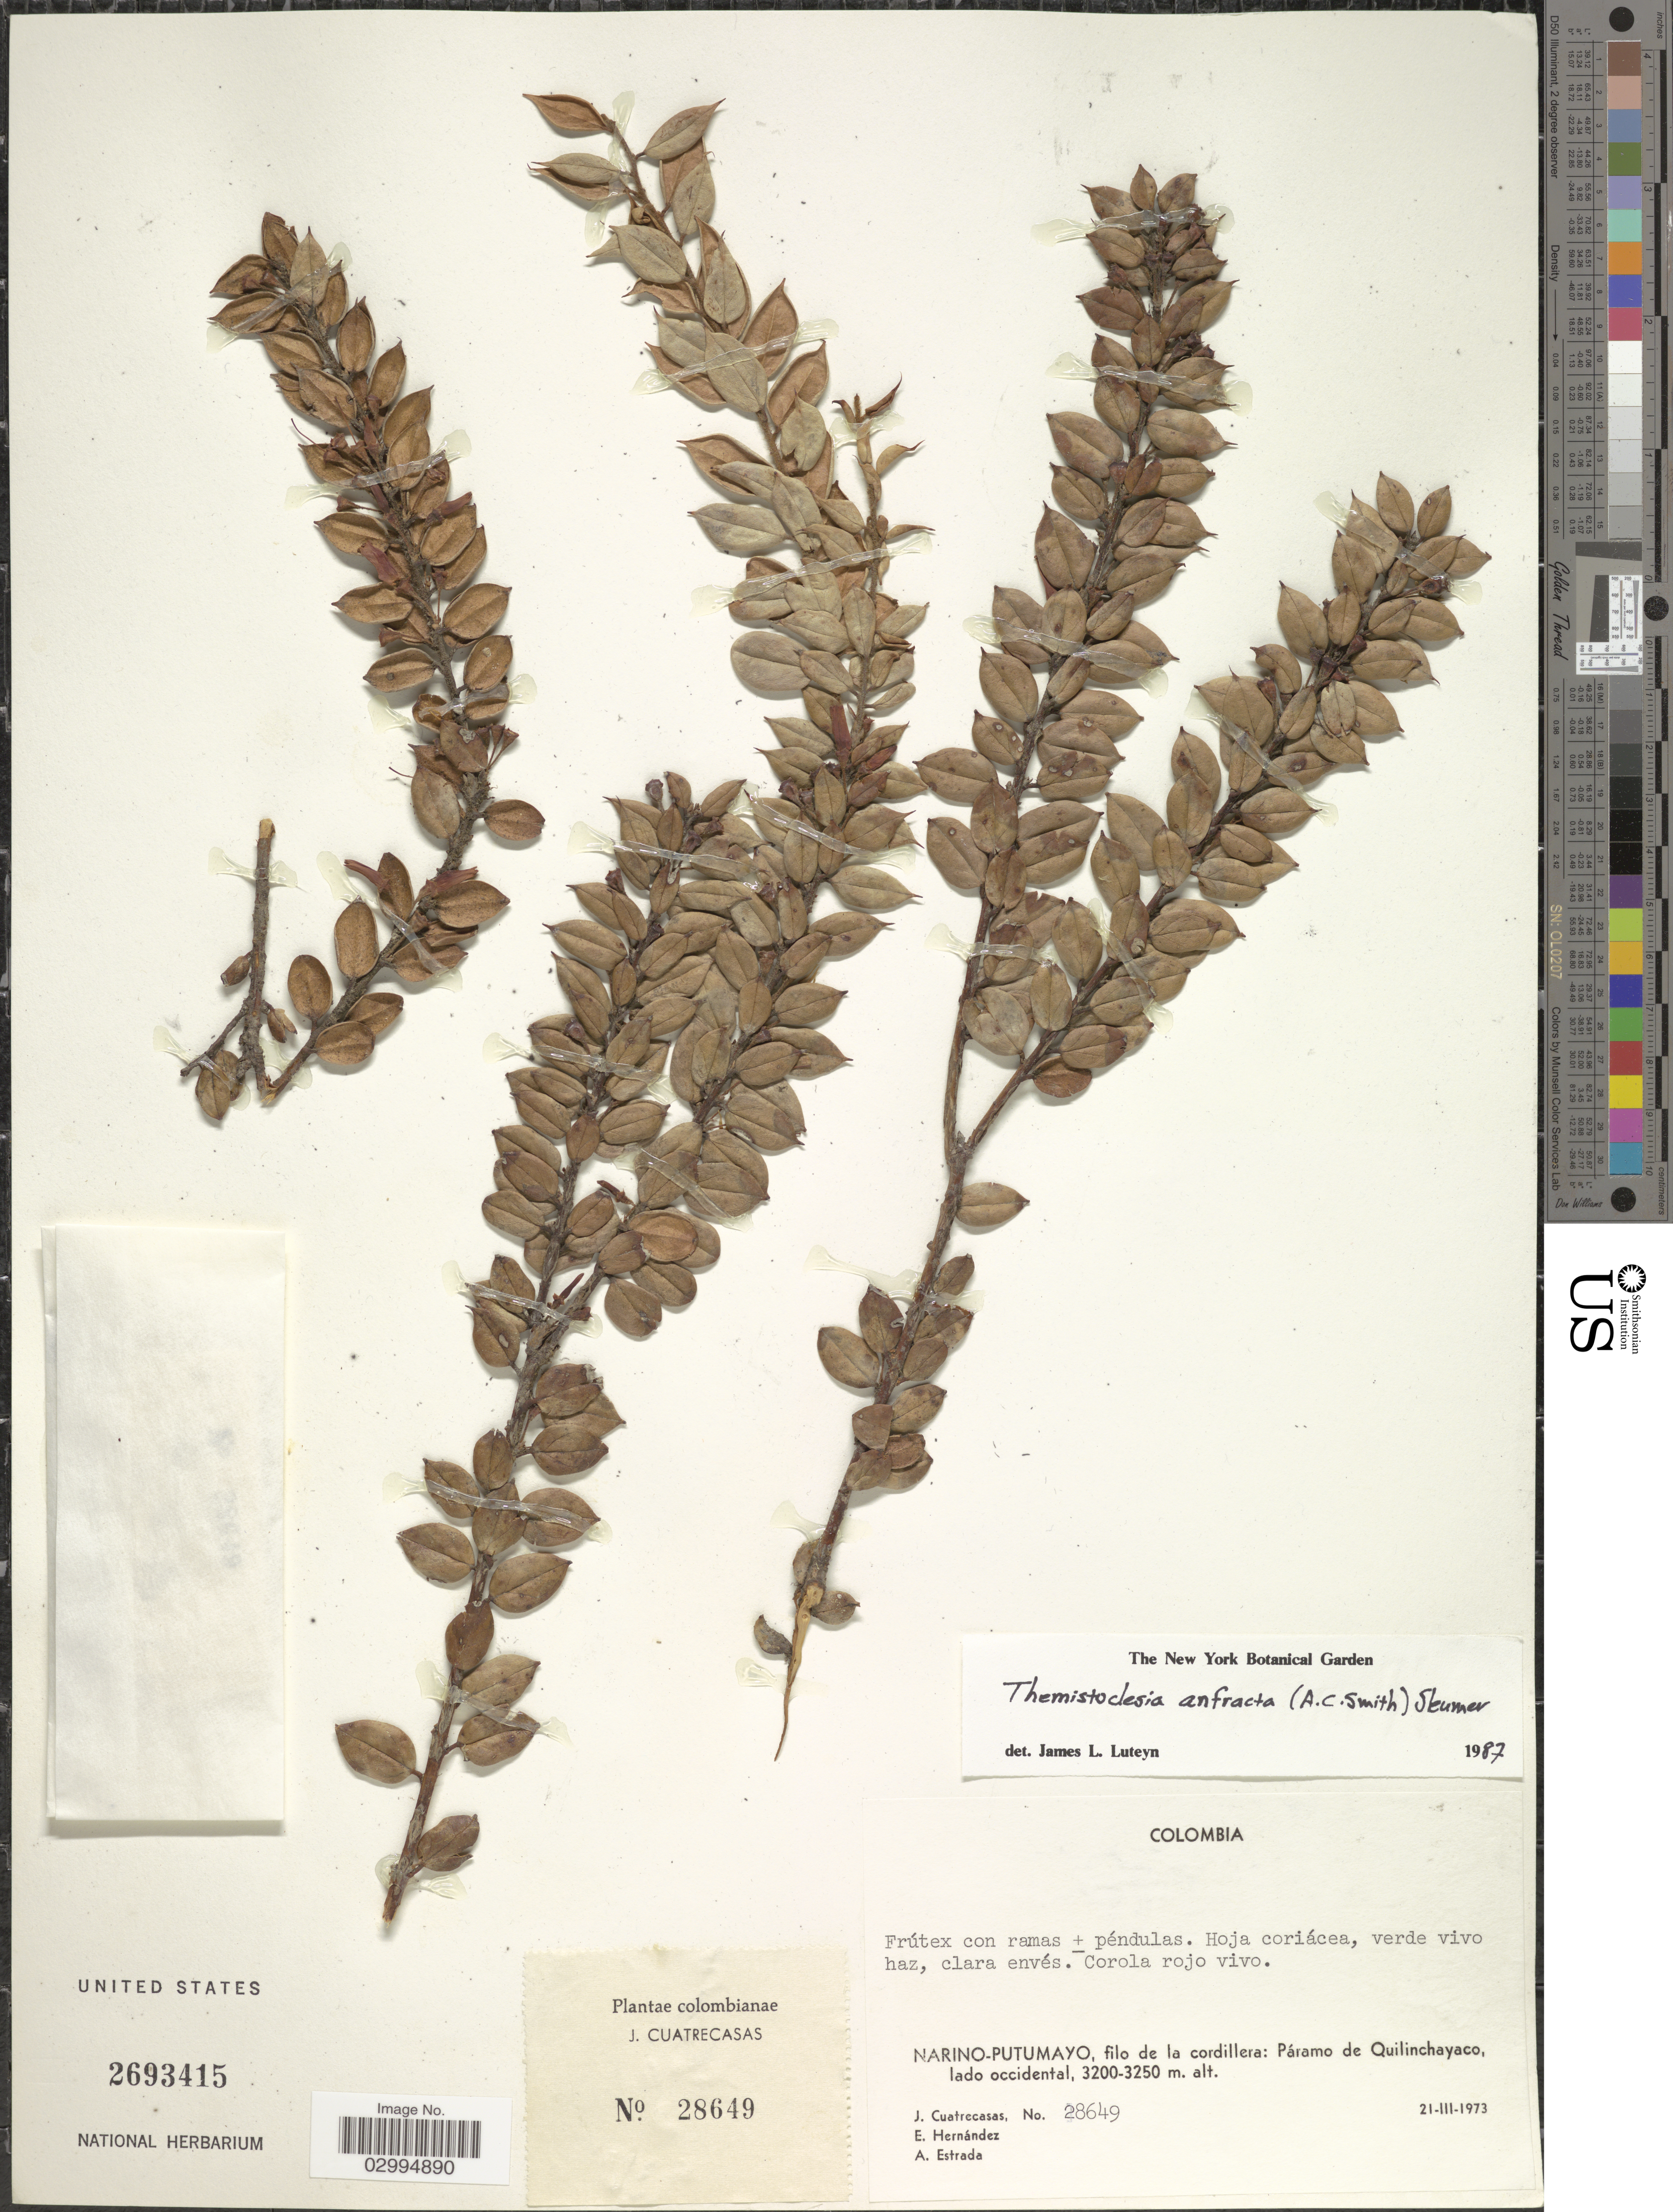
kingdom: Plantae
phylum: Tracheophyta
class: Magnoliopsida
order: Ericales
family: Ericaceae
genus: Themistoclesia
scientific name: Themistoclesia anfracta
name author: (A.C. Sm.) Sleumer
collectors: J. Cuatrecasas, E. Hernández & A. Estrada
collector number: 28649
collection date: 1973-03-21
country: Colombia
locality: Narino-Putumayo, filo de la cordillera: Páramo de Quilinchayaco, lado occidental.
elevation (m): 3200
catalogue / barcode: US 2693415